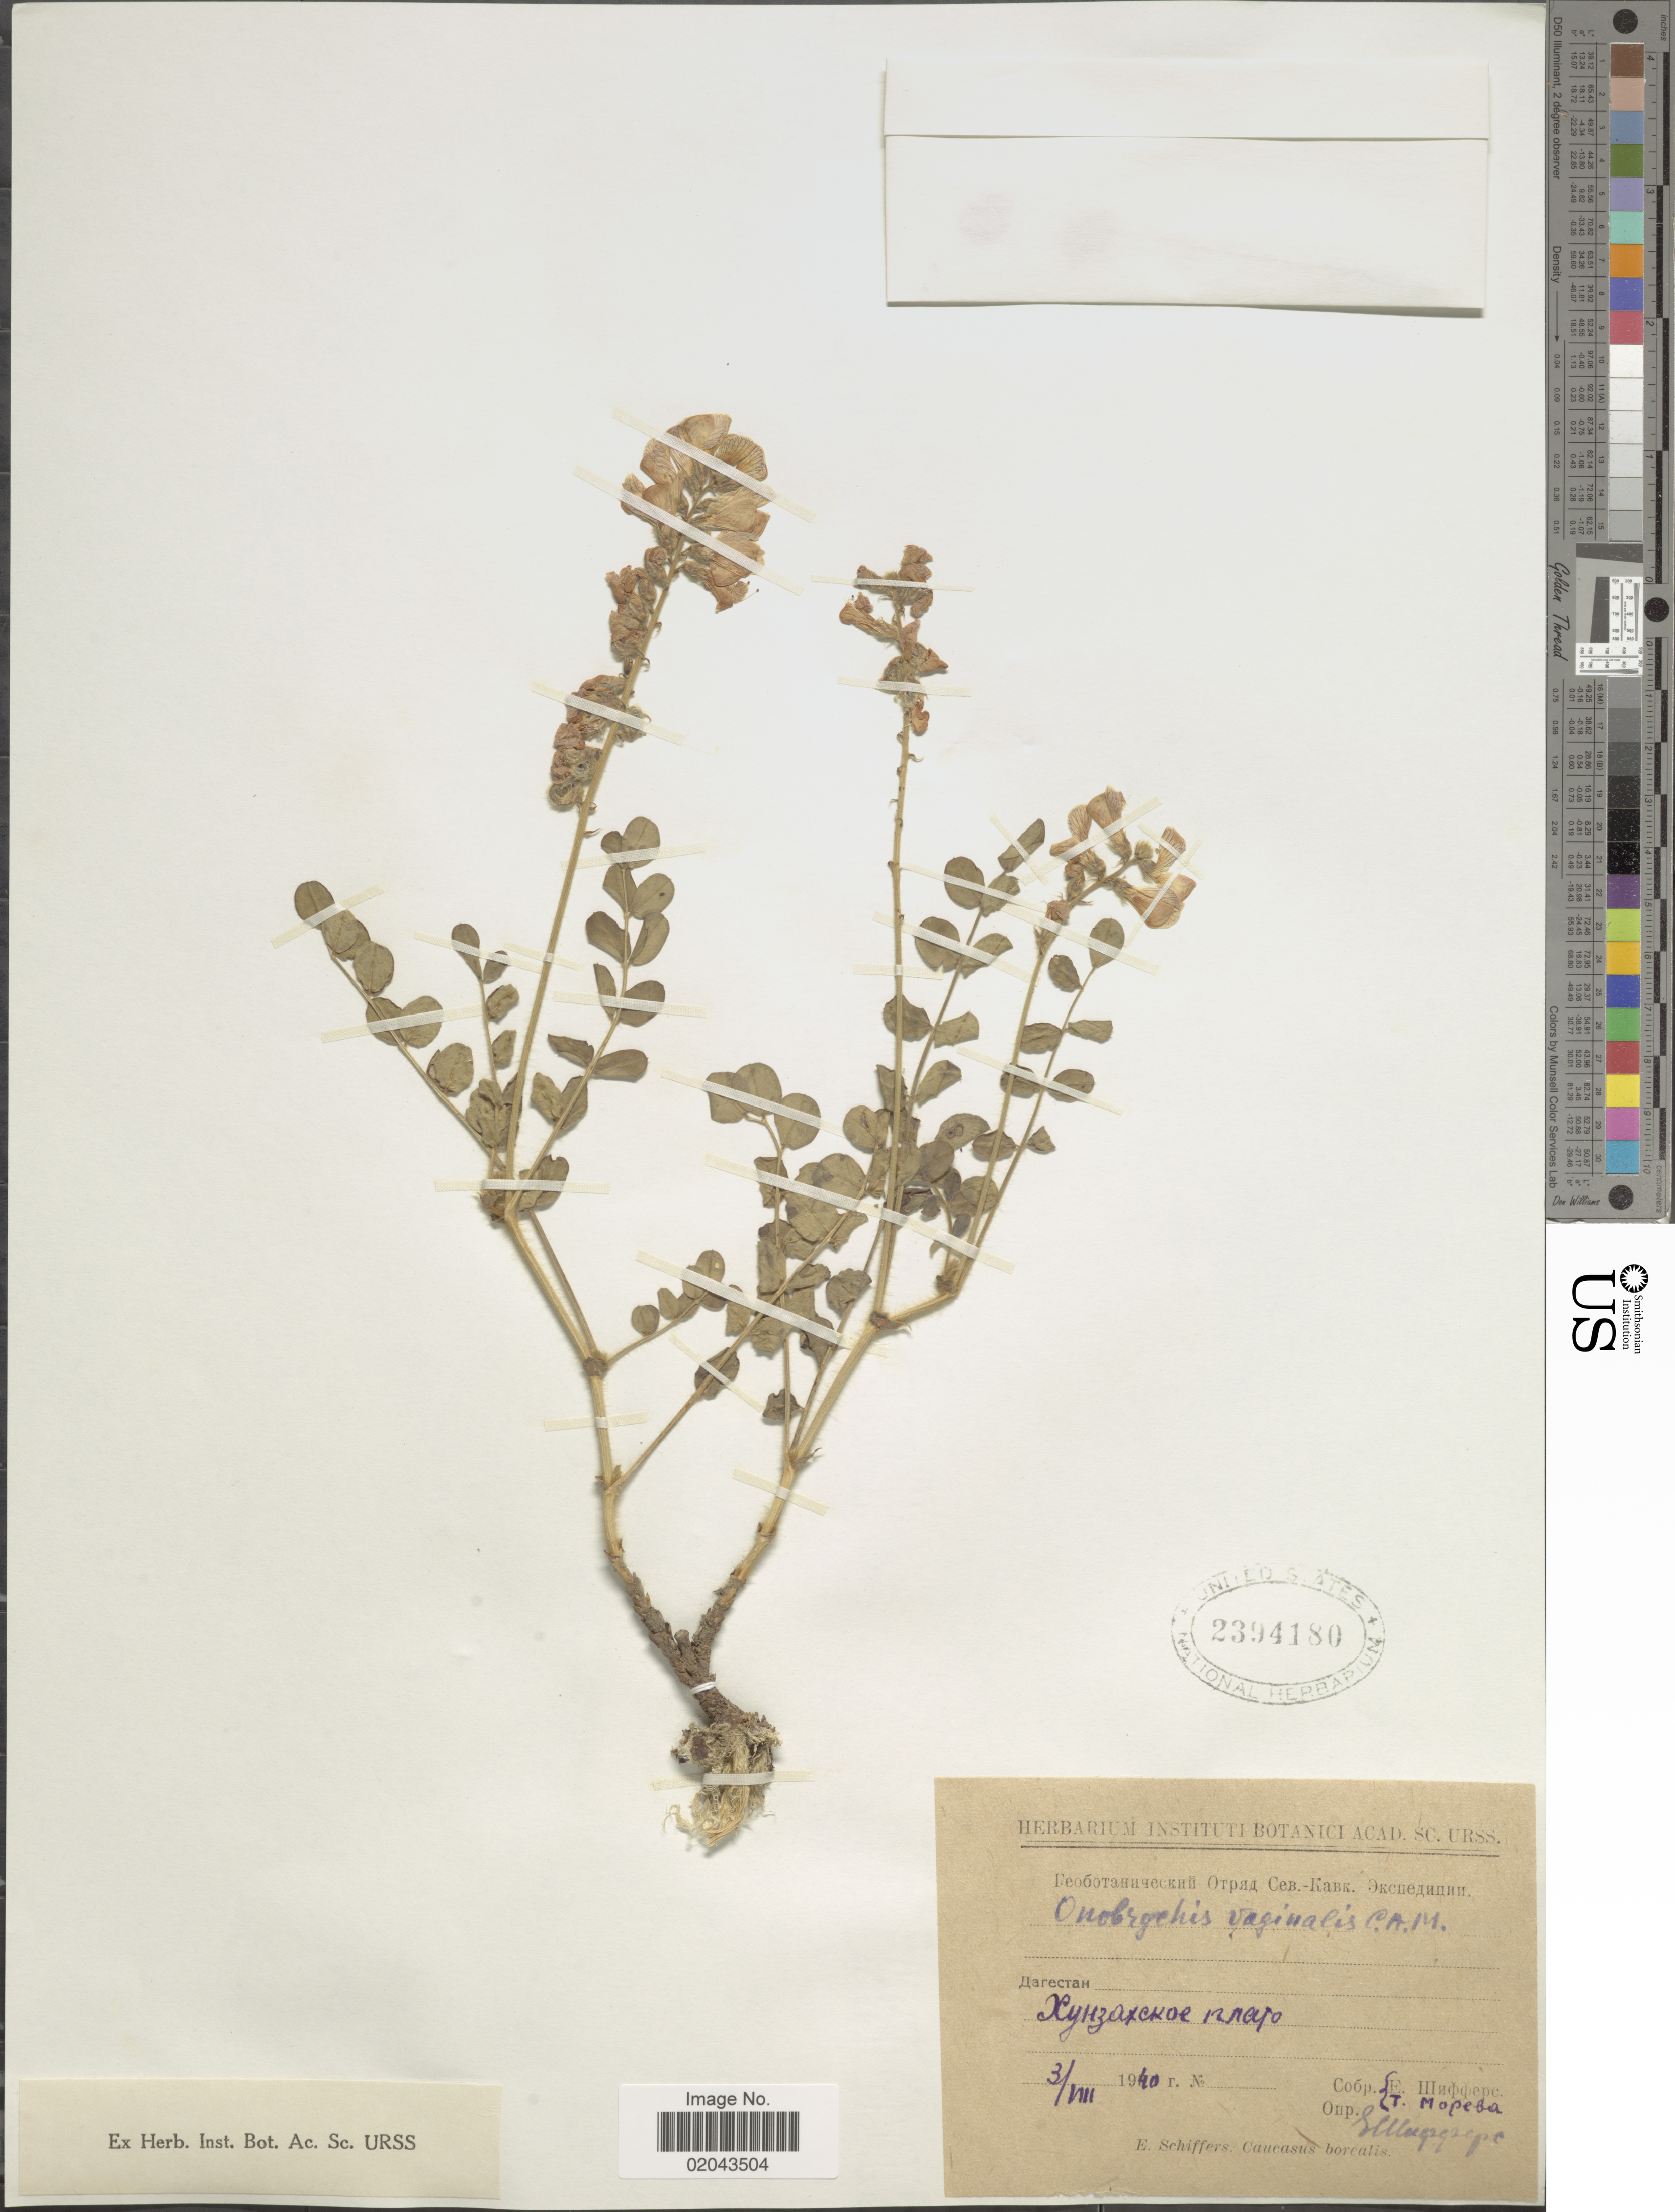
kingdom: Plantae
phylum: Tracheophyta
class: Magnoliopsida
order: Fabales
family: Fabaceae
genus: Onobrychis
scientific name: Onobrychis vaginalis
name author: C.A. Mey.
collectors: E. Schiffers & T. Moreva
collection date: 1940-08-03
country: Russian Federation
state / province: Dagestan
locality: Khunzakhskoe Plateau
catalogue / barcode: US 2394180